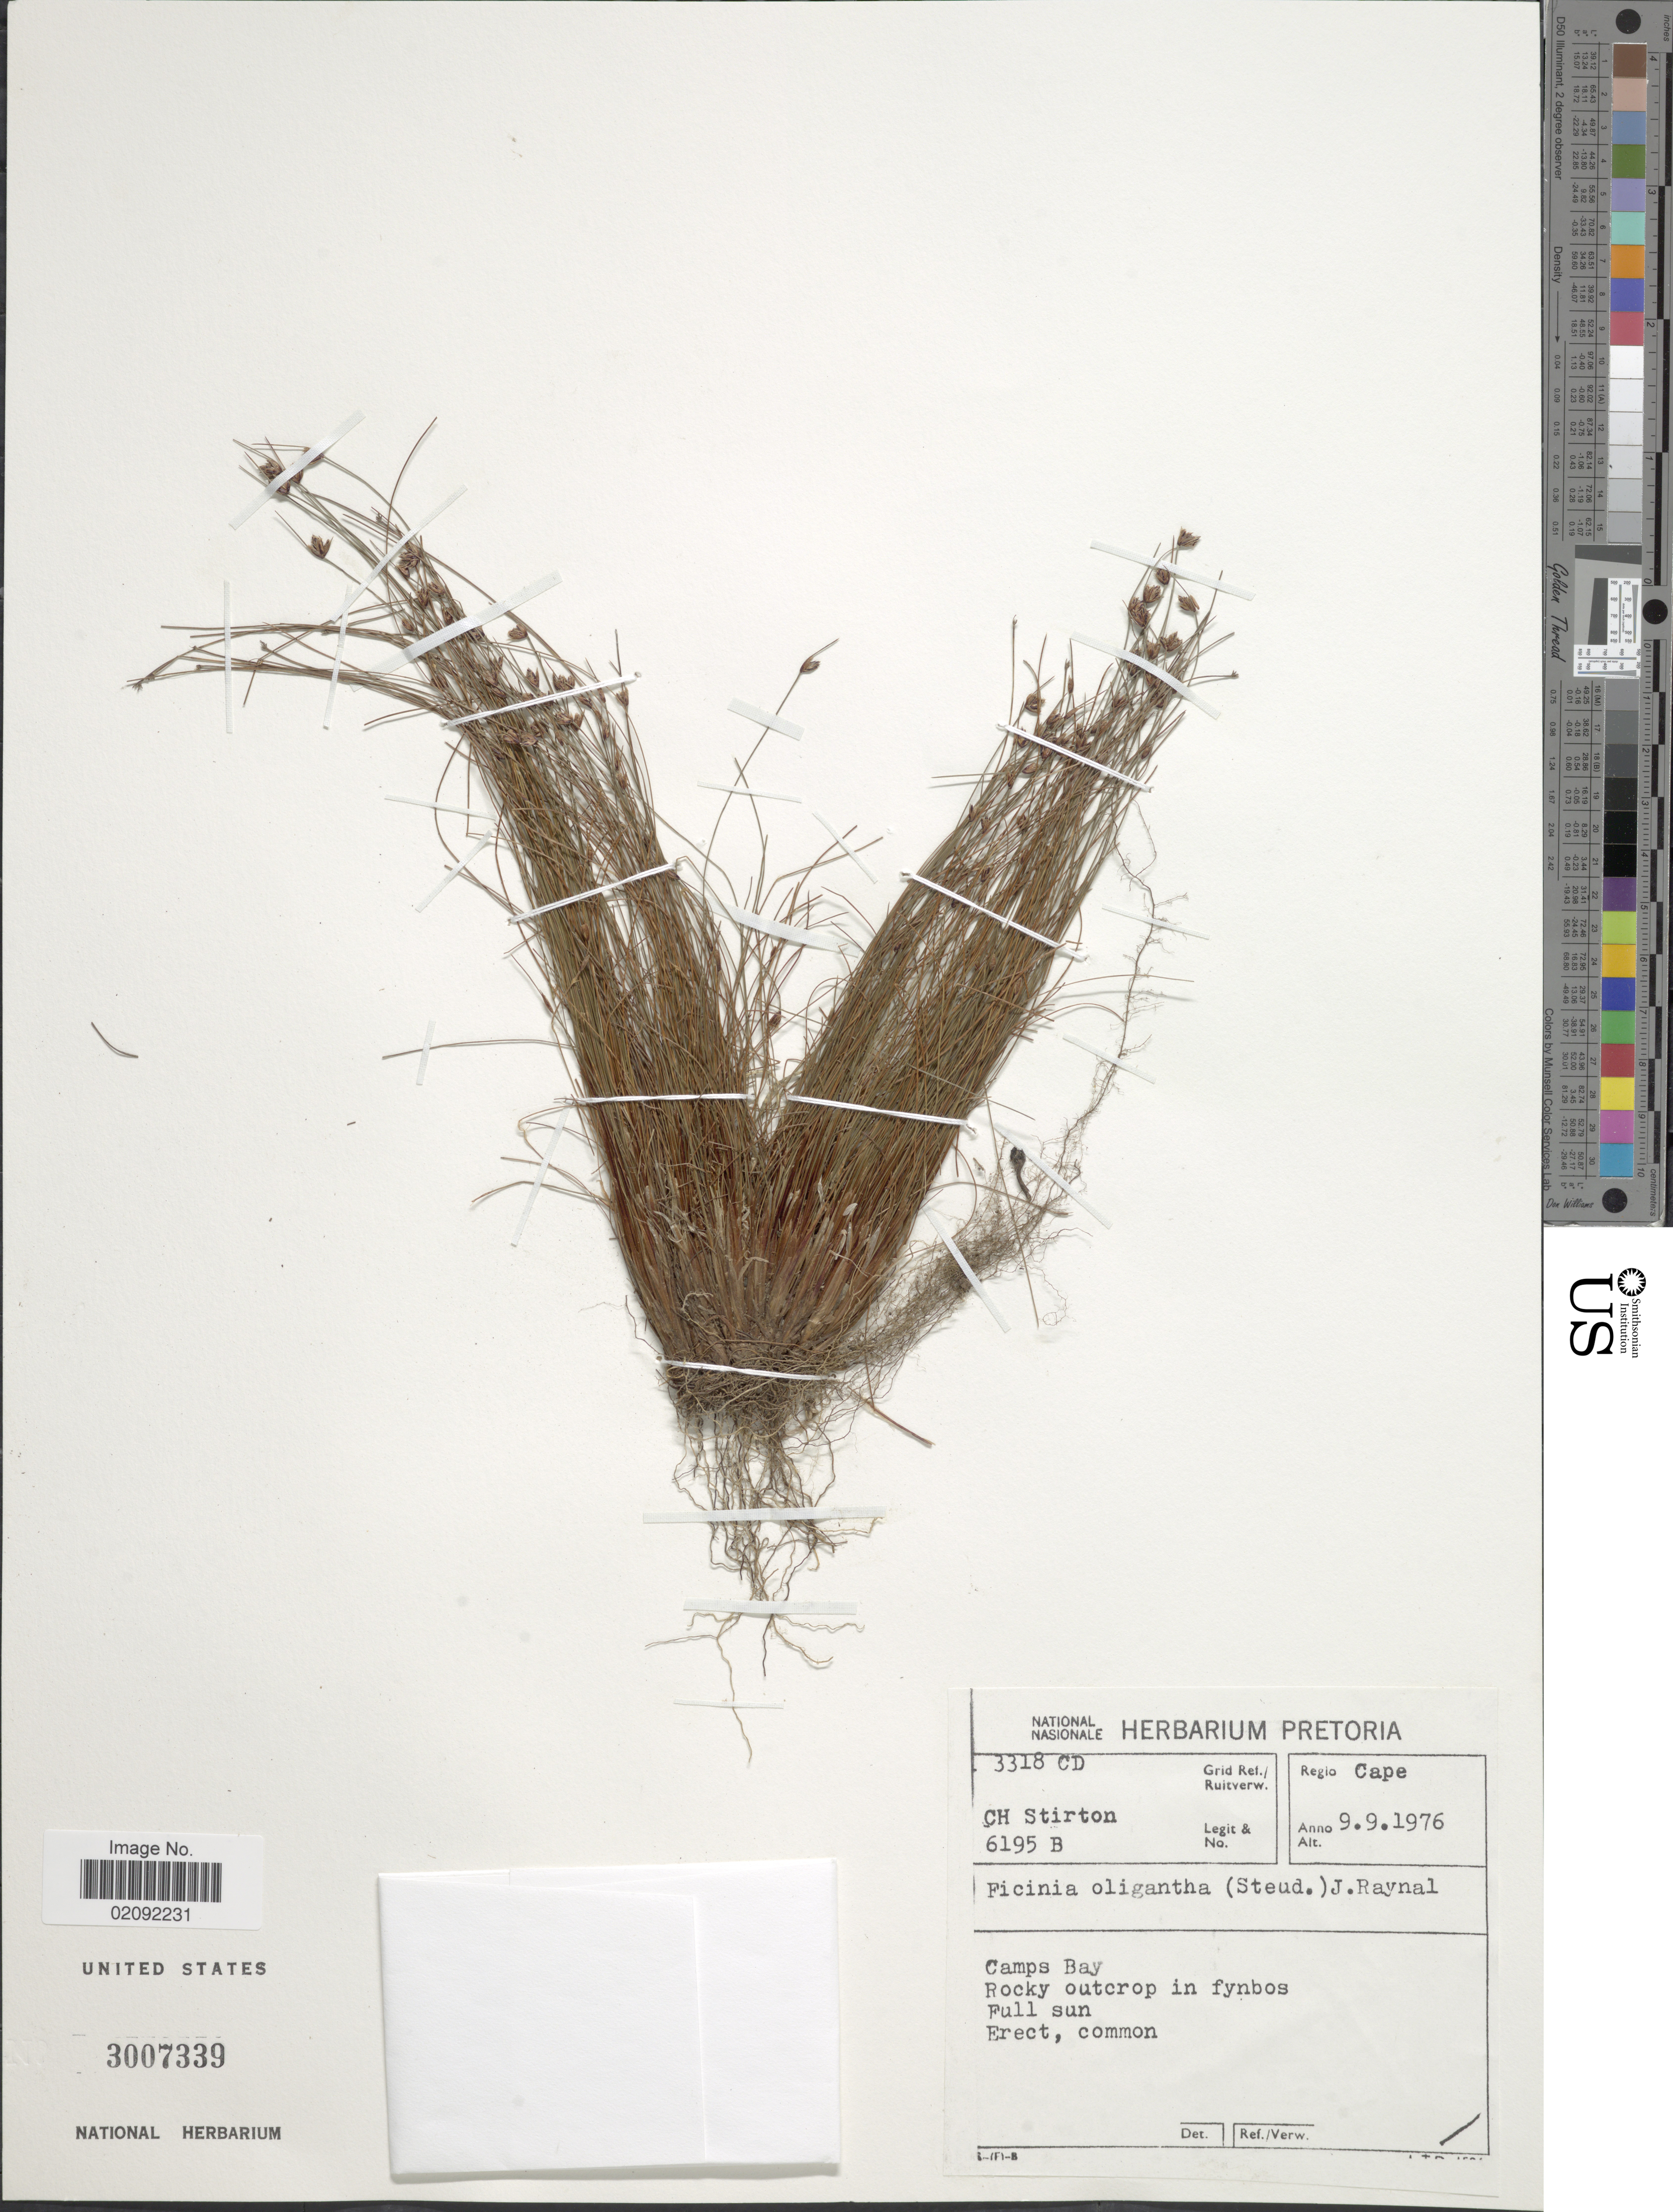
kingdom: Plantae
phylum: Tracheophyta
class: Liliopsida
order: Poales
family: Cyperaceae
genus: Ficinia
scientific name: Ficinia oligantha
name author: (Steud.) J. Raynal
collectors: C. H. Stirton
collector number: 6195 B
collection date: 1976-09-09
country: South Africa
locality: Regio Cape, Camps Bay, Rocky outcrop in fynbos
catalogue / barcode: US 3007339